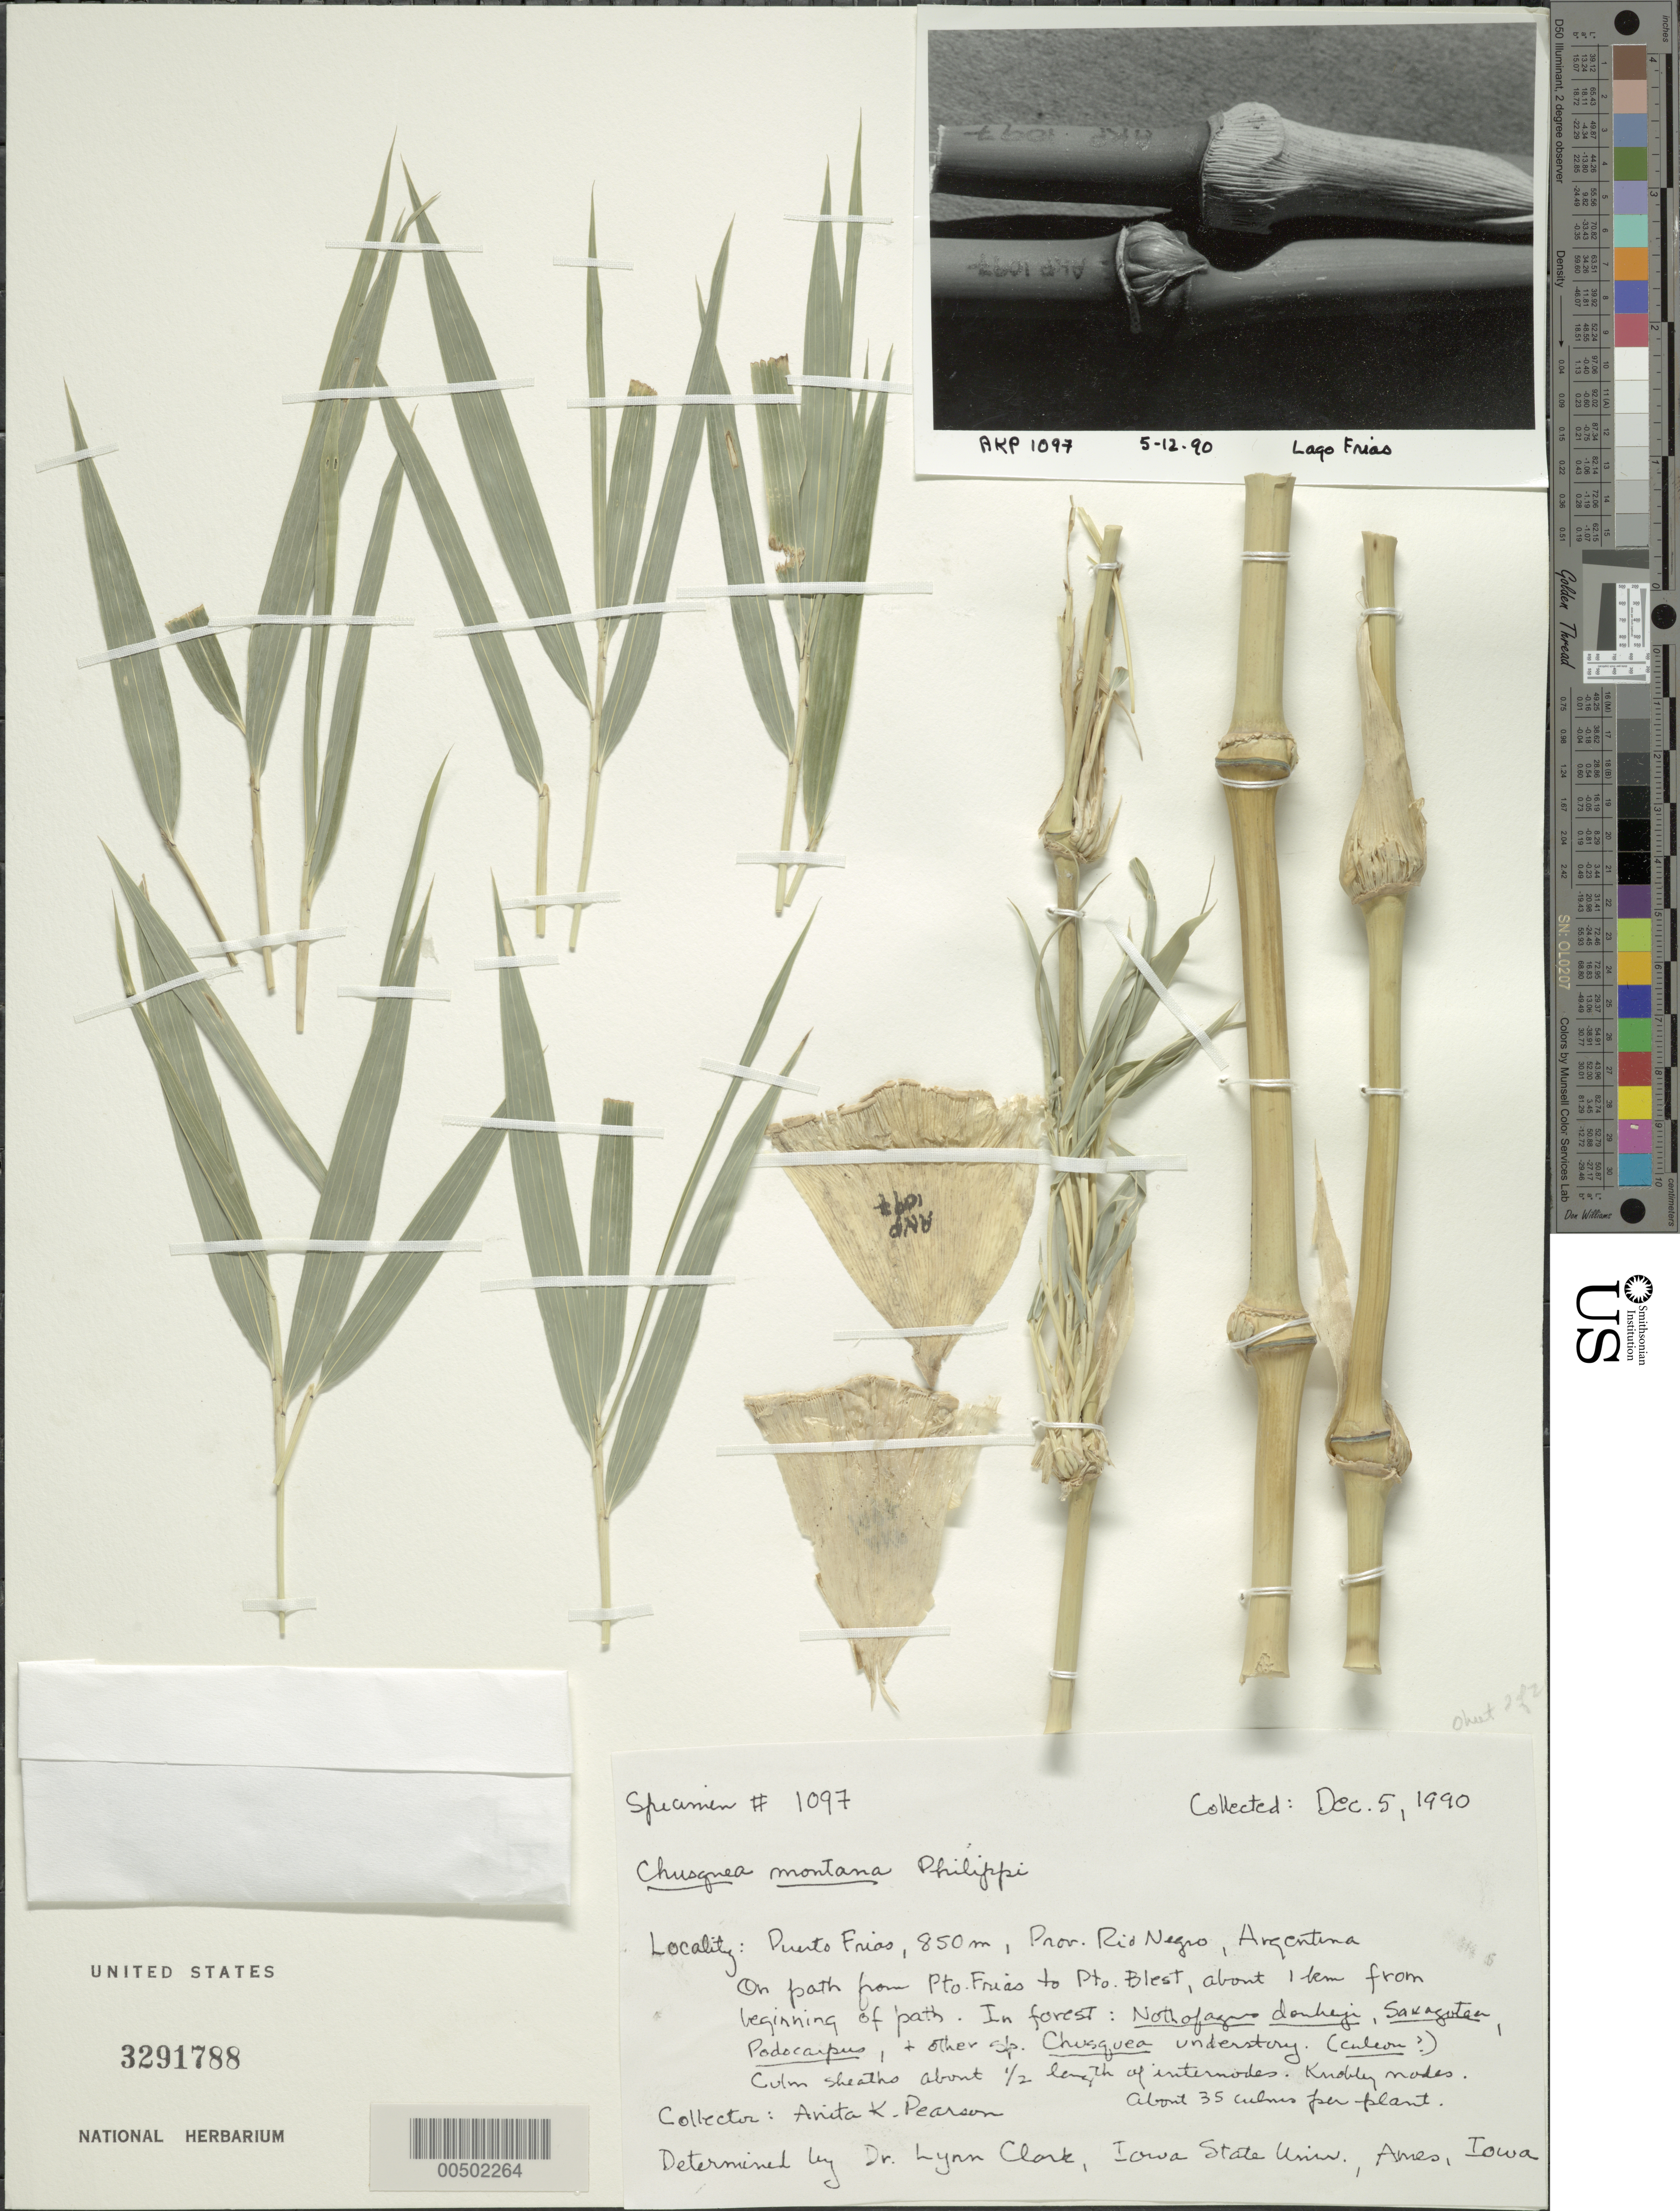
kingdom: Plantae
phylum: Tracheophyta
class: Liliopsida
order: Poales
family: Poaceae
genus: Chusquea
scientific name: Chusquea montana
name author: Phil.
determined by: Clark, Lynn G., (ISC), Iowa State University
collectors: A. K. Pearson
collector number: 1097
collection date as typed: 05 Dec 1990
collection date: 1990-12-05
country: Argentina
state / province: Río Negro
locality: Puerto Frias, on path from Puerto Frias to Pto. Blest about 1 km from beginning of path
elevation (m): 850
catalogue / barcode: US 3291788